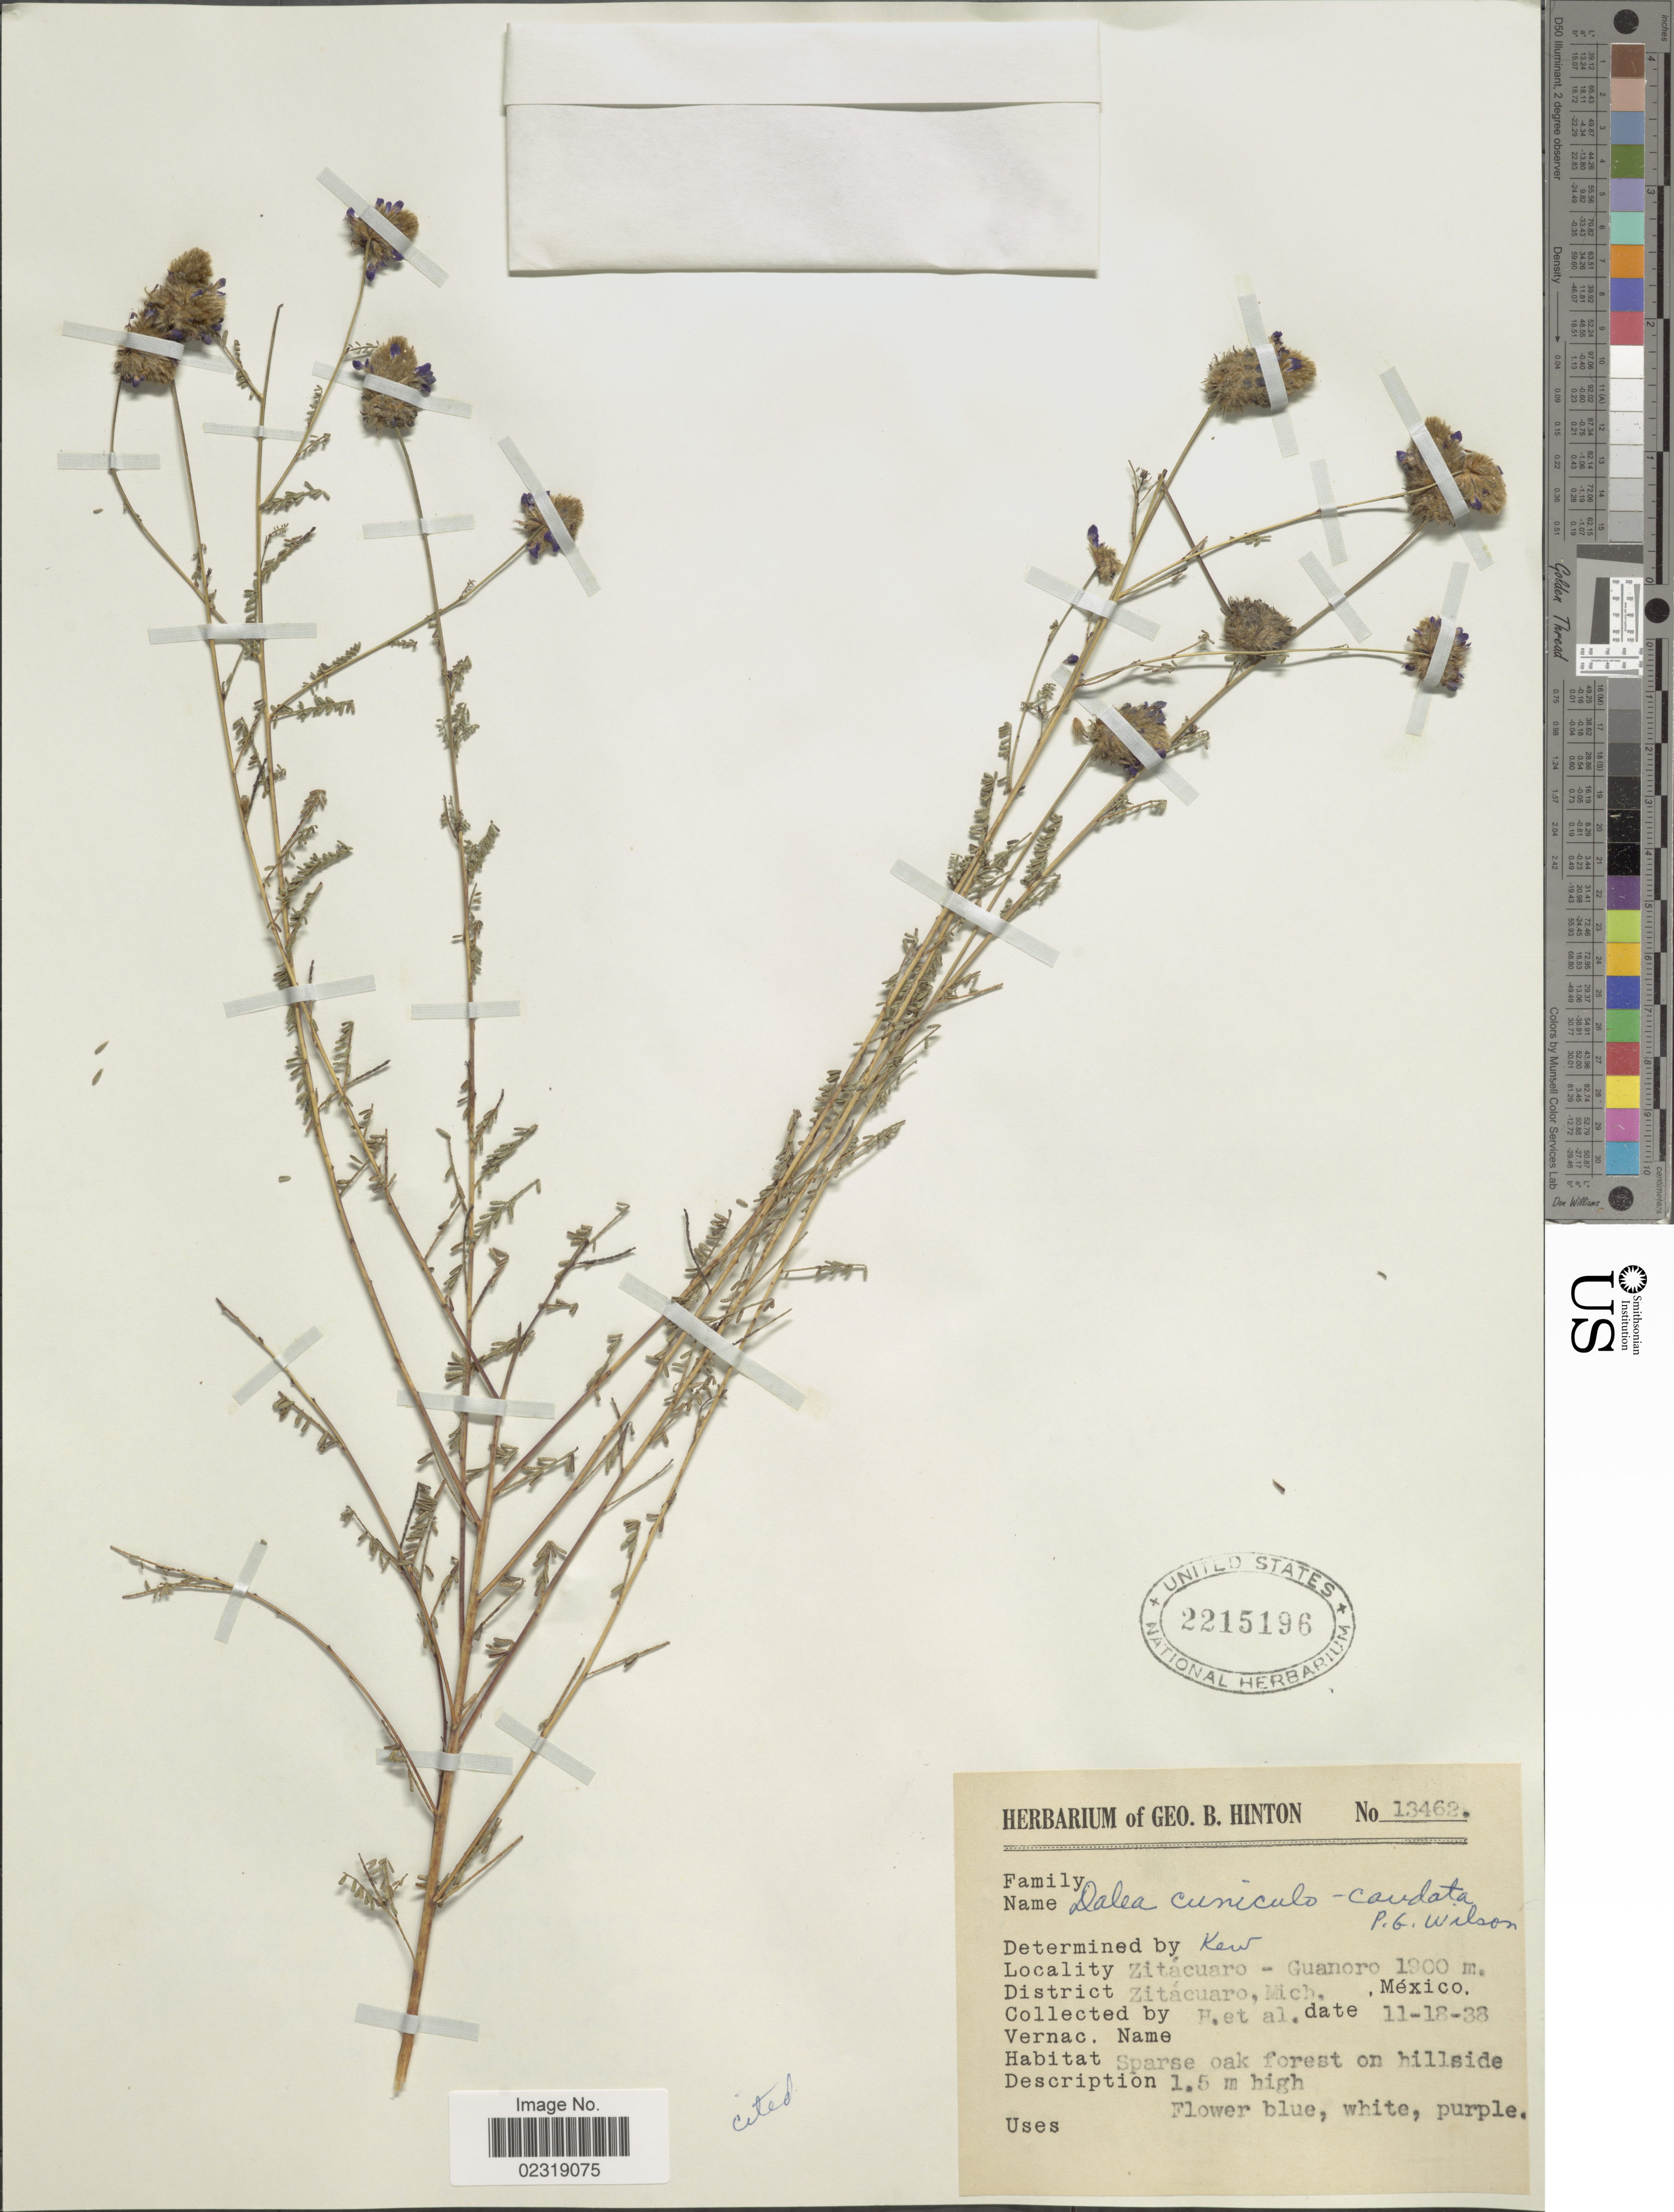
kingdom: Plantae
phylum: Tracheophyta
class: Magnoliopsida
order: Fabales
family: Fabaceae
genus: Dalea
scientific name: Dalea cuniculo-caudata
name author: Paul G. Wilson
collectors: G. B. Hinton & et al.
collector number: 13462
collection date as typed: Transcribed d/m/y: 18/11/38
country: Mexico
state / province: Michoacán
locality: Zitacuaro - Guanoro, Zitacuar, Mich. Mexico.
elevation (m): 1900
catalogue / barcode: US 2215196